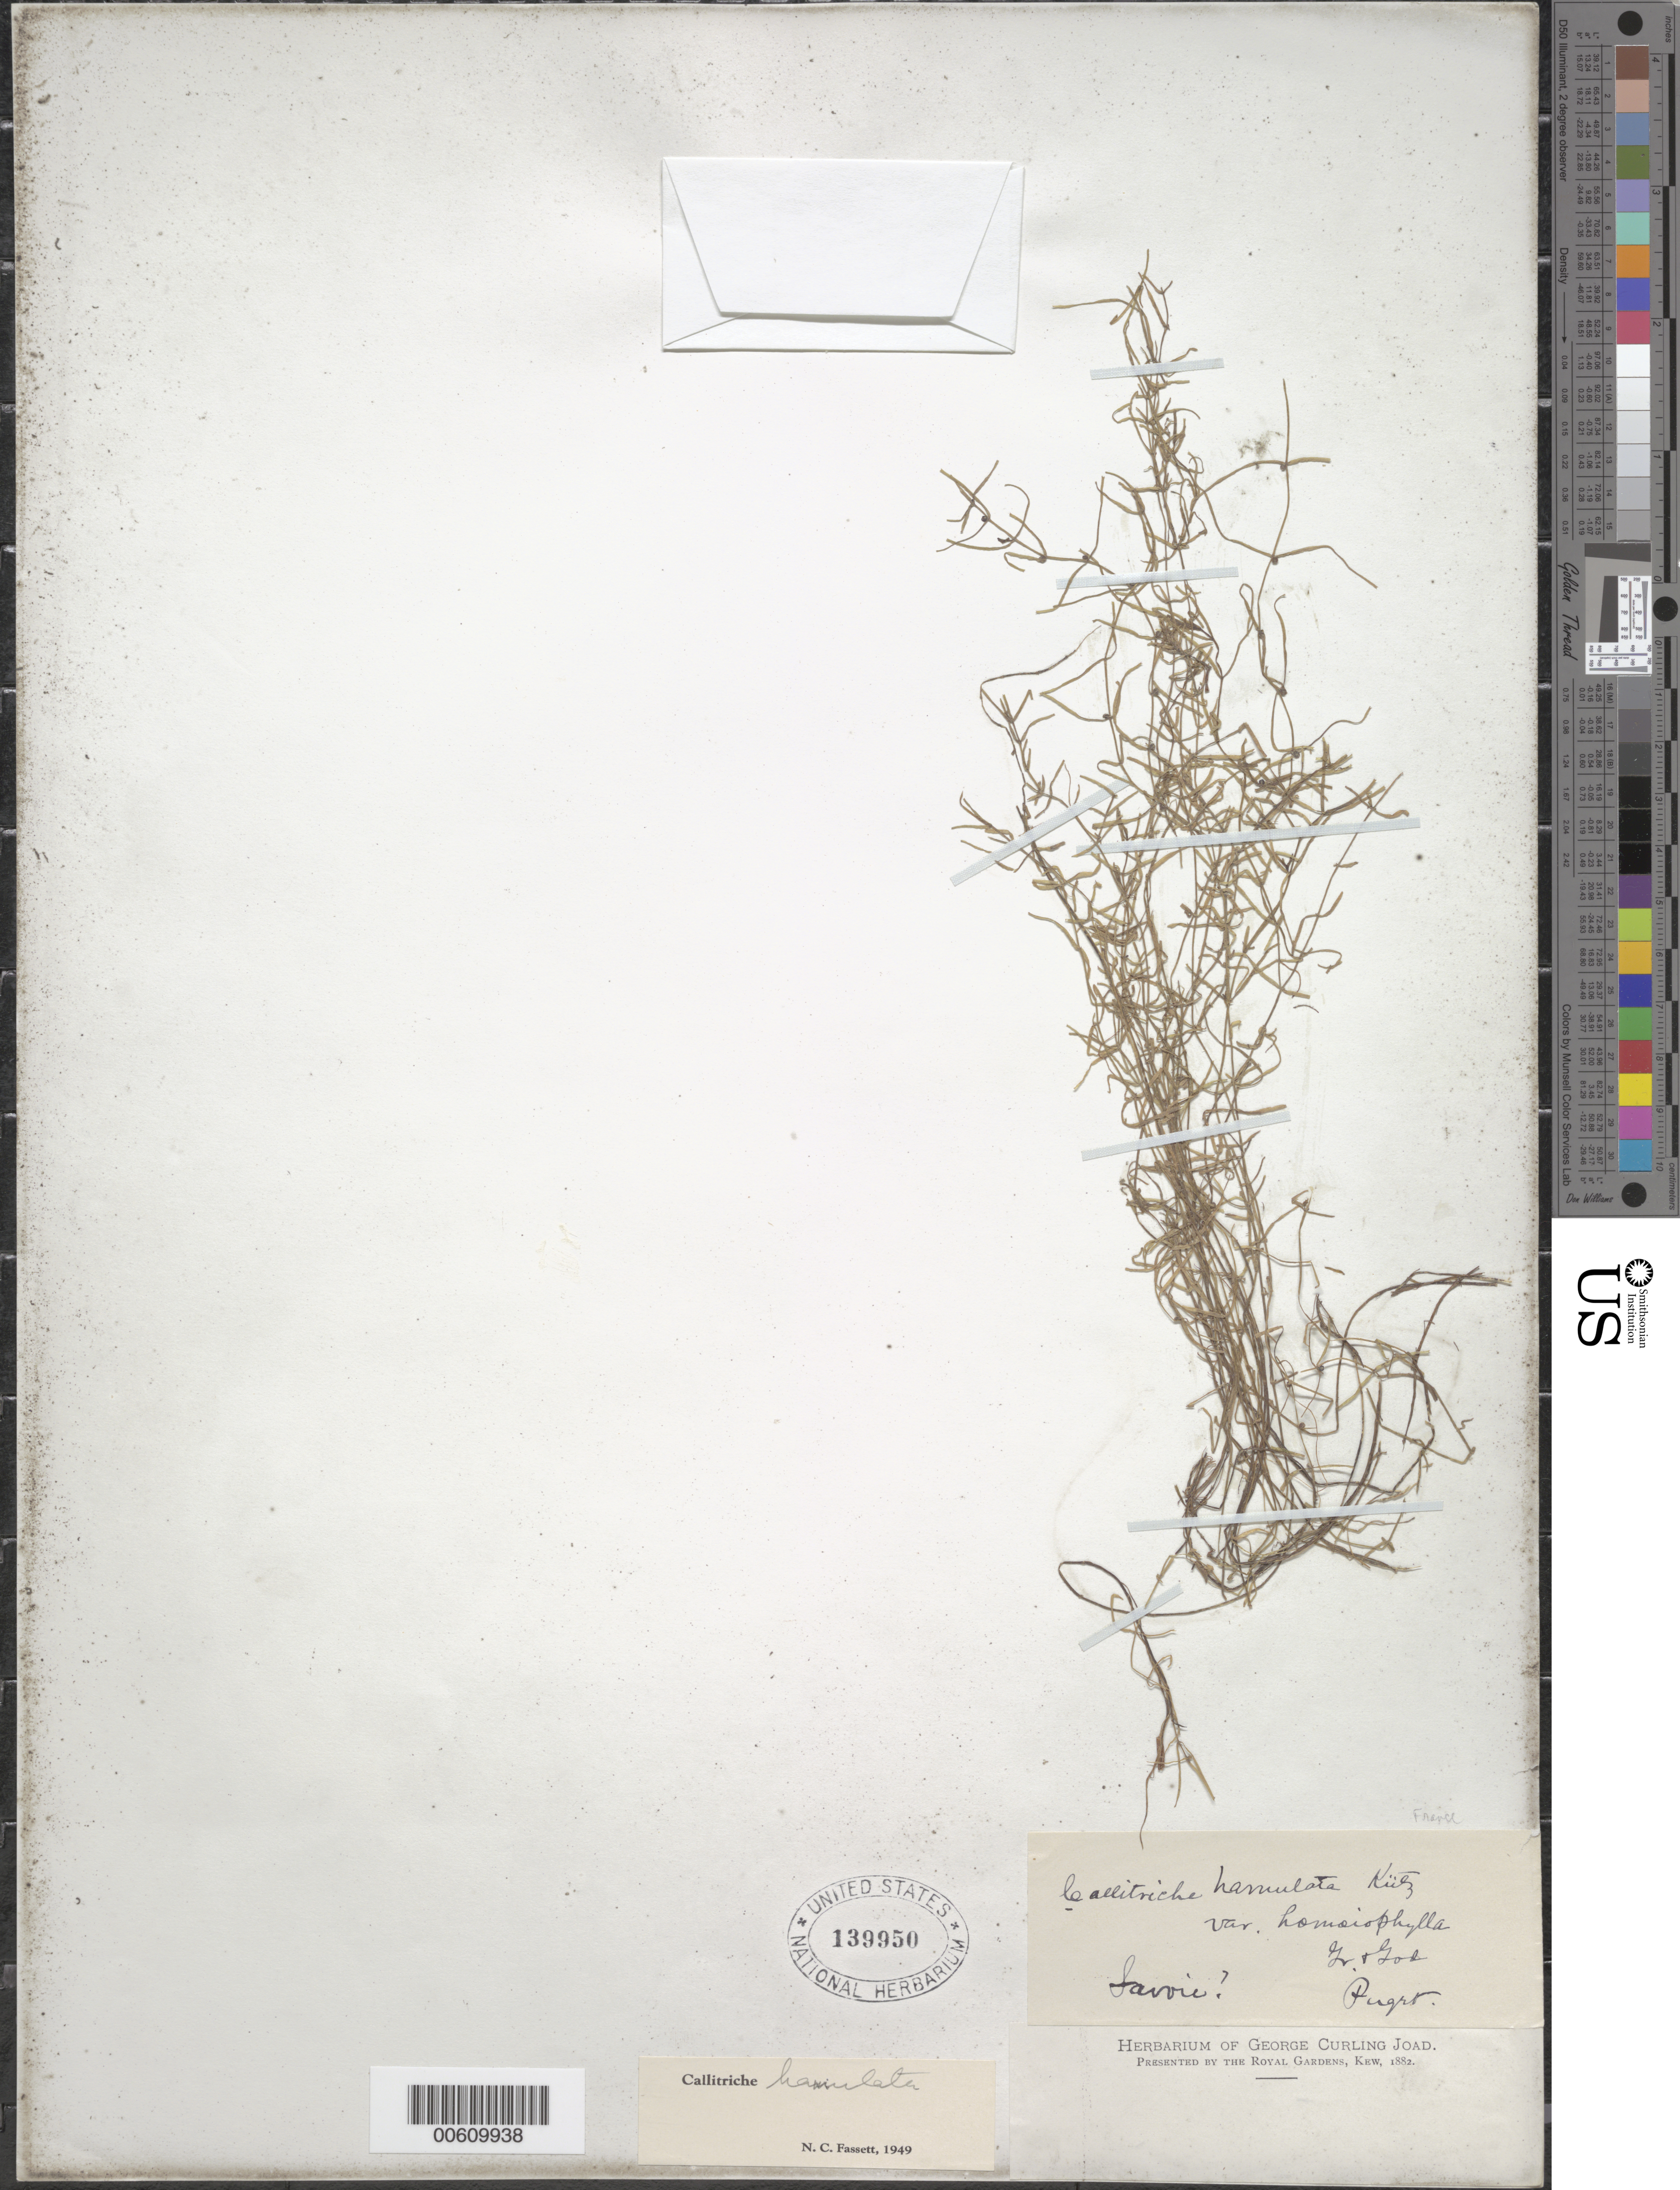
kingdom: Plantae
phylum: Tracheophyta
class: Magnoliopsida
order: Lamiales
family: Plantaginaceae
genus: Callitriche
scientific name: Callitriche hamulata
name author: Kütz. ex W.D.J. Koch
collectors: -. Puget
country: France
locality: Saivie. [Savoie?]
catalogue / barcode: US 139950